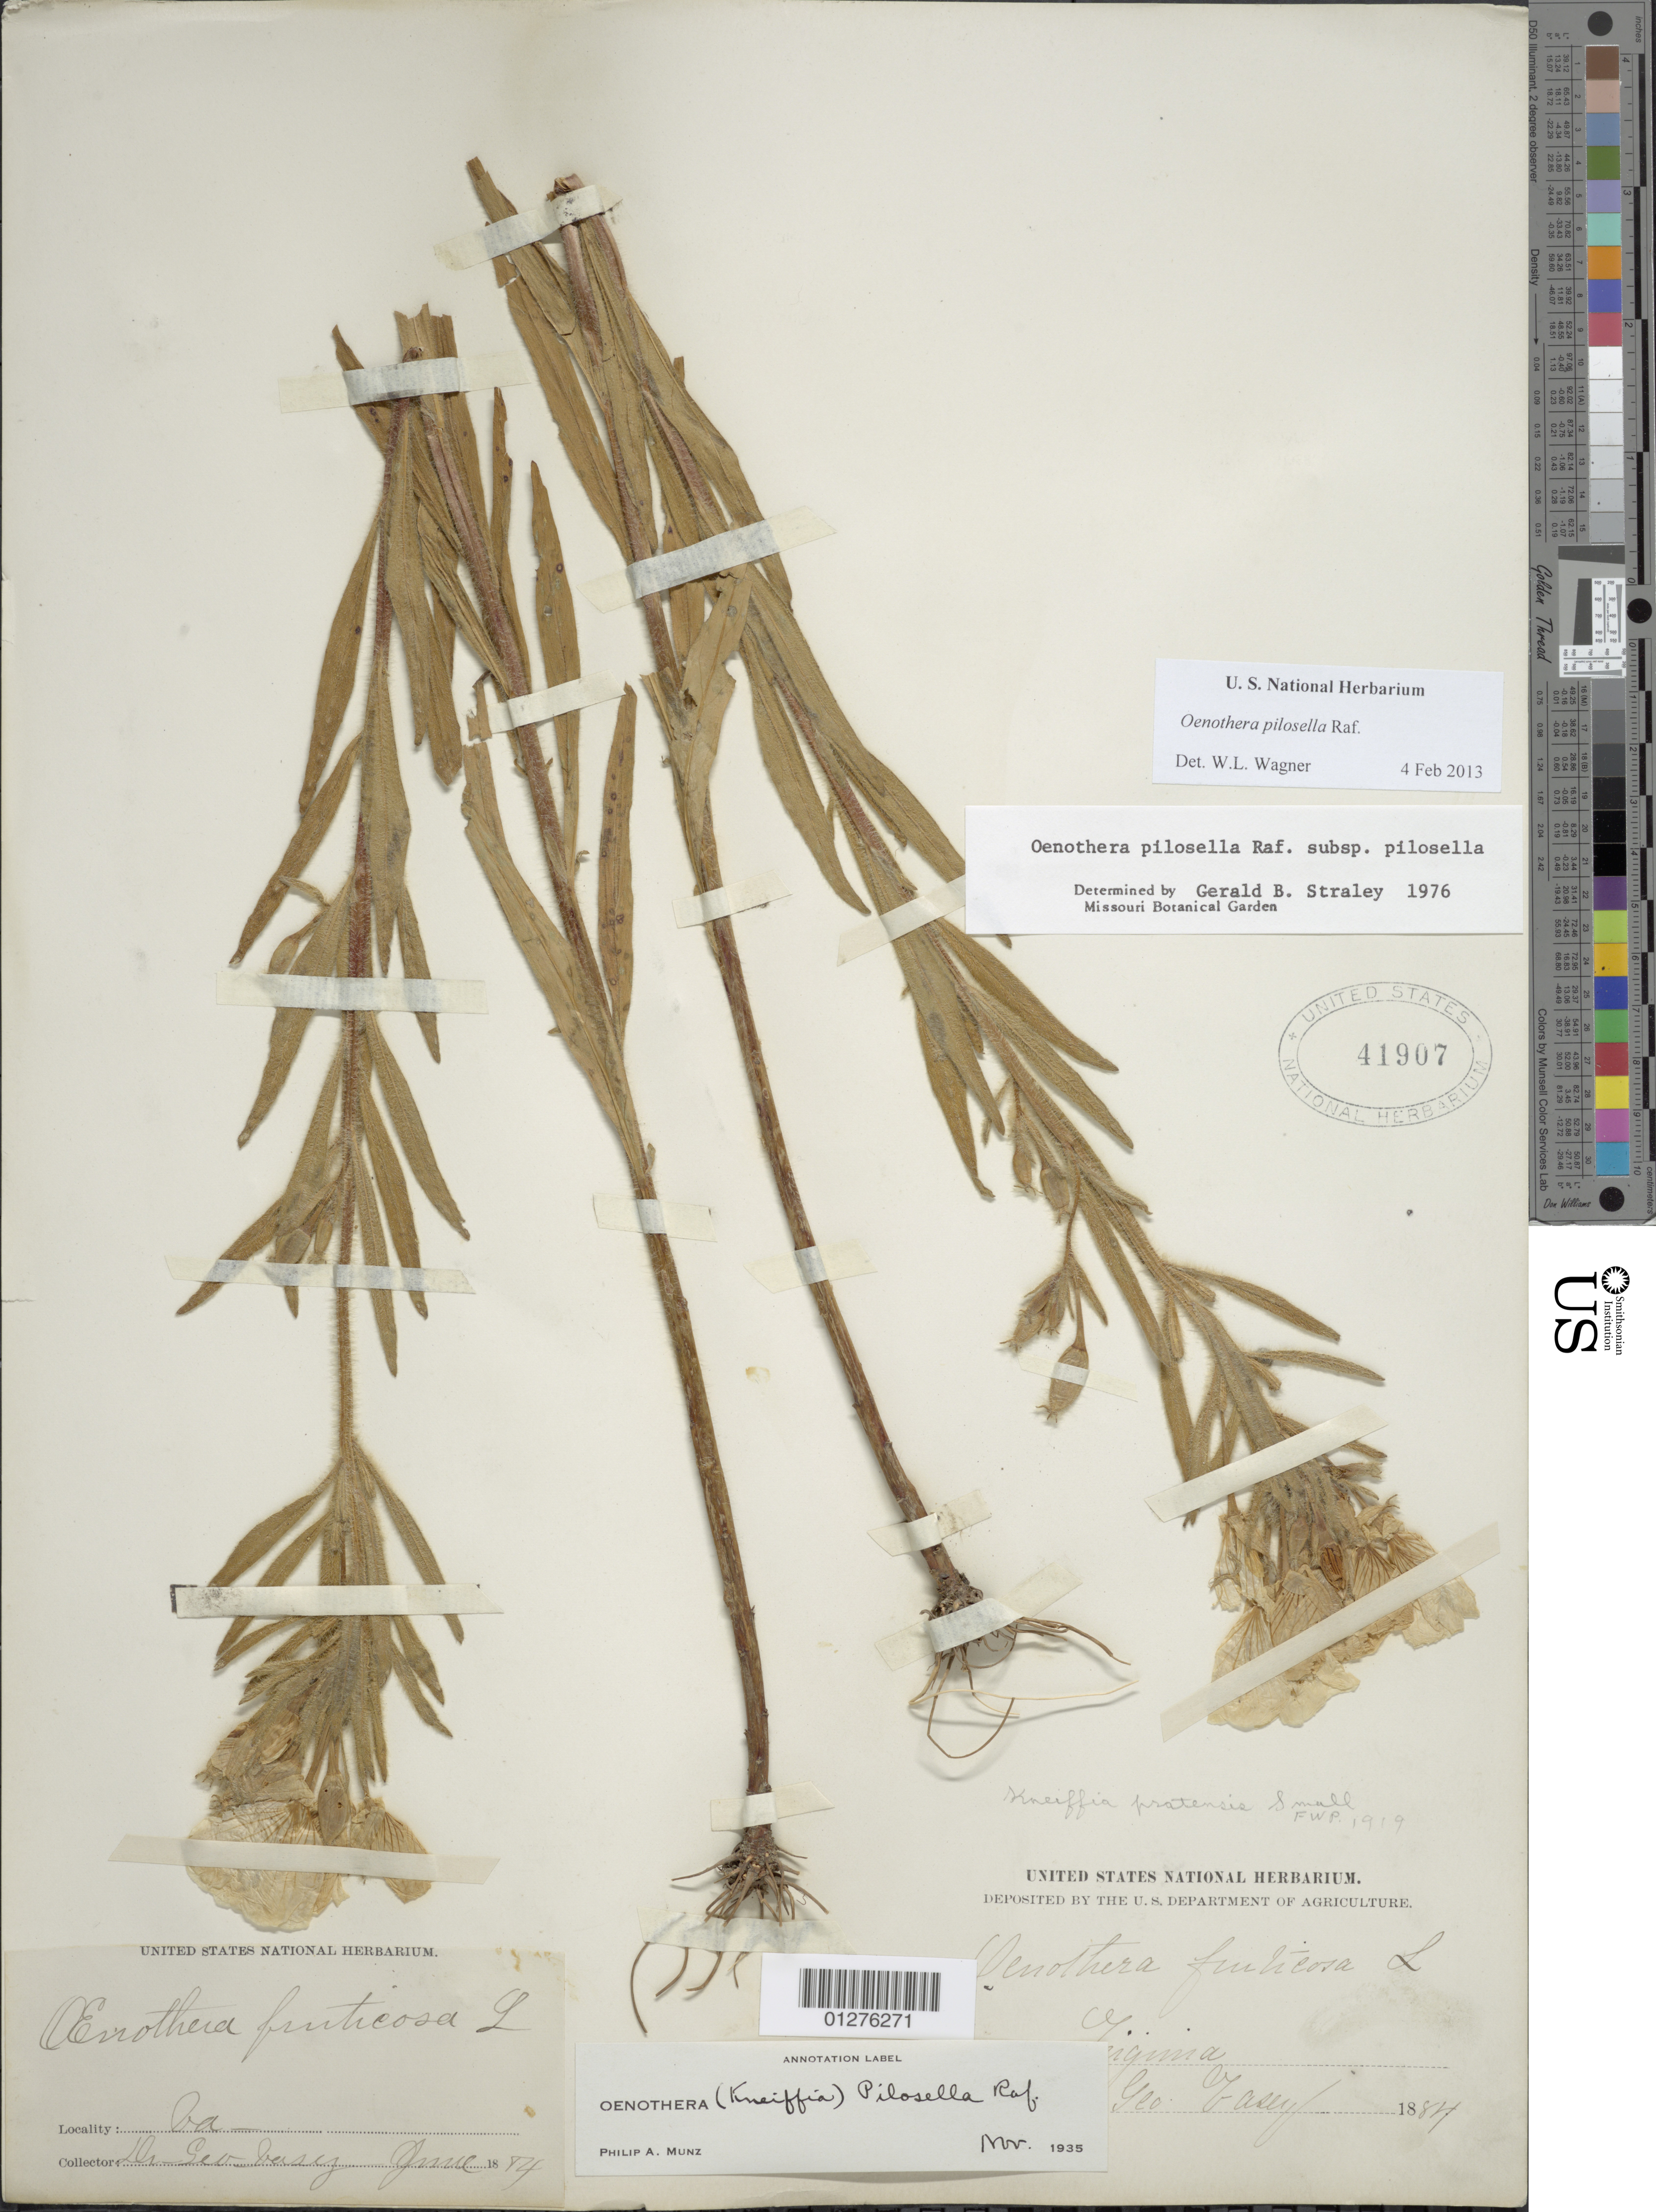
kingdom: Plantae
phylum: Tracheophyta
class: Magnoliopsida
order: Myrtales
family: Onagraceae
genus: Oenothera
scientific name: Oenothera pilosella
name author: Raf.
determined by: Wagner, W. L., (BOT), Smithsonian Institution - National Museum of Natural History (UNITED STATES)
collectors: G. Vasey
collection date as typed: Jun 1884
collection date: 1884-06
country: United States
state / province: Virginia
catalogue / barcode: US 41907